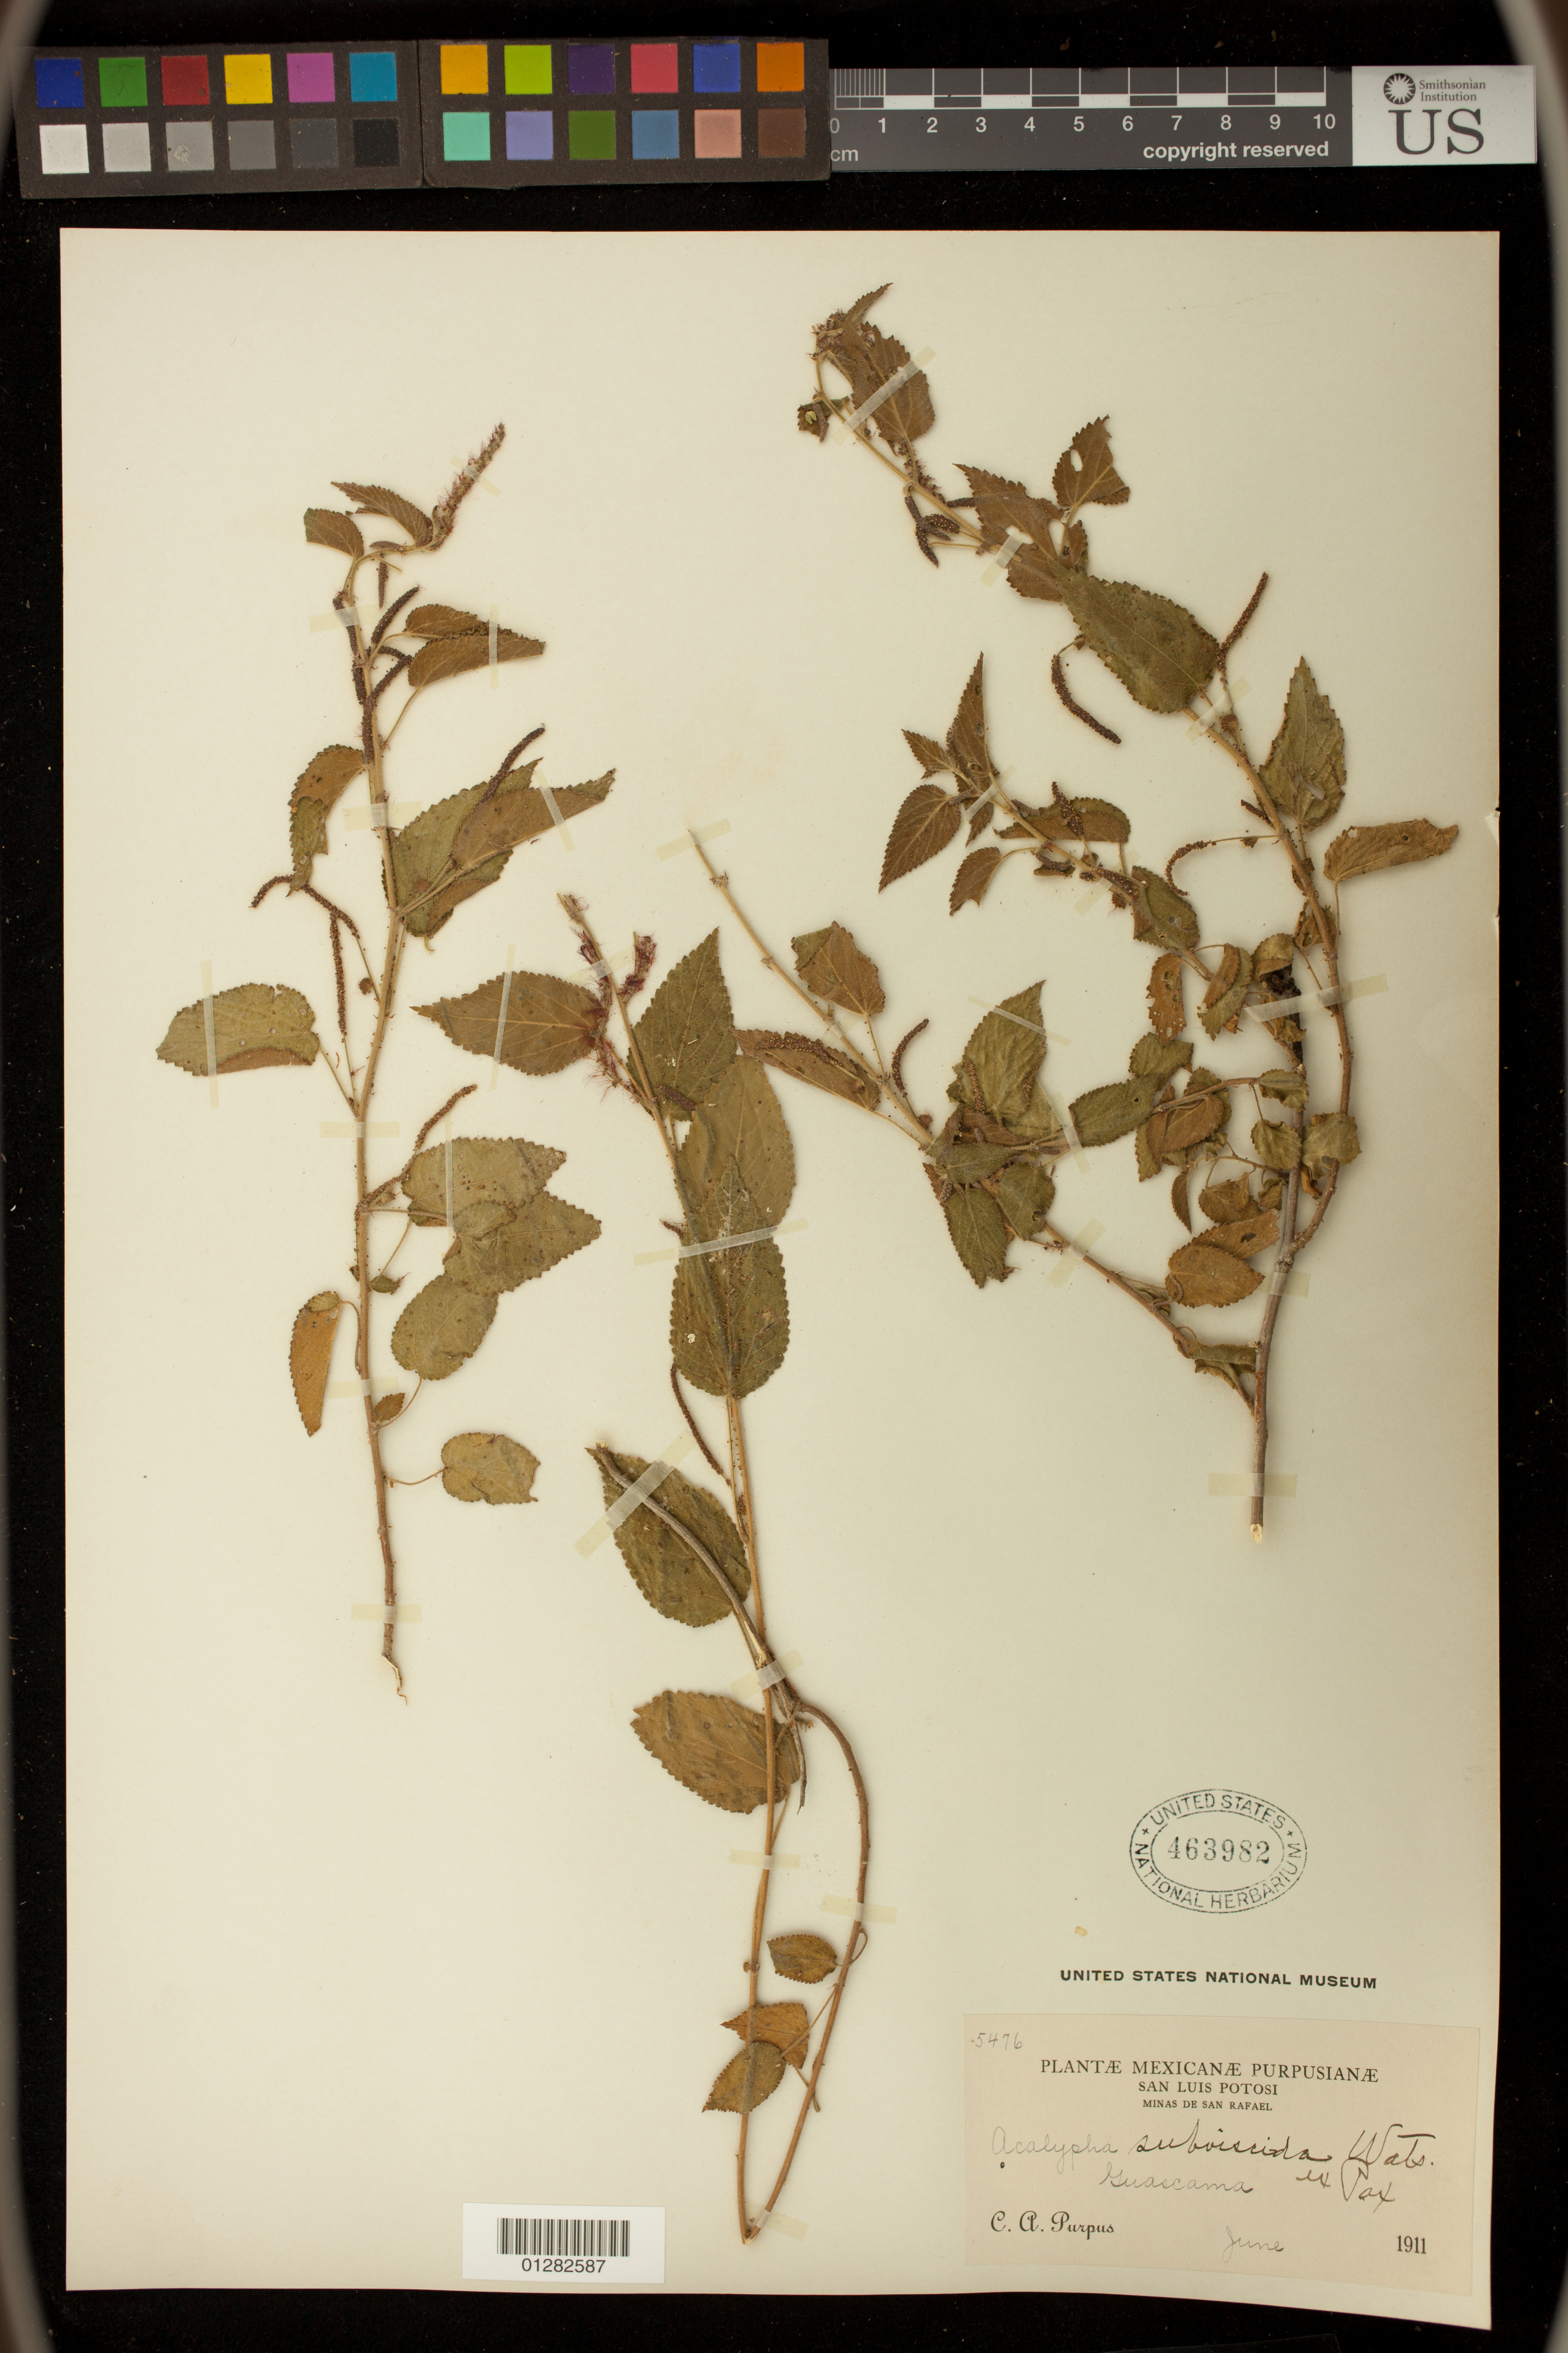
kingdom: Plantae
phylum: Tracheophyta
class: Magnoliopsida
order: Malpighiales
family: Euphorbiaceae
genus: Acalypha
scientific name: Acalypha subviscida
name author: S. Watson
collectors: H. L. Mason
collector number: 5476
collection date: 1911-06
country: Mexico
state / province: San Luis Potosí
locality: Minas de San Rafael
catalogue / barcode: US 463982